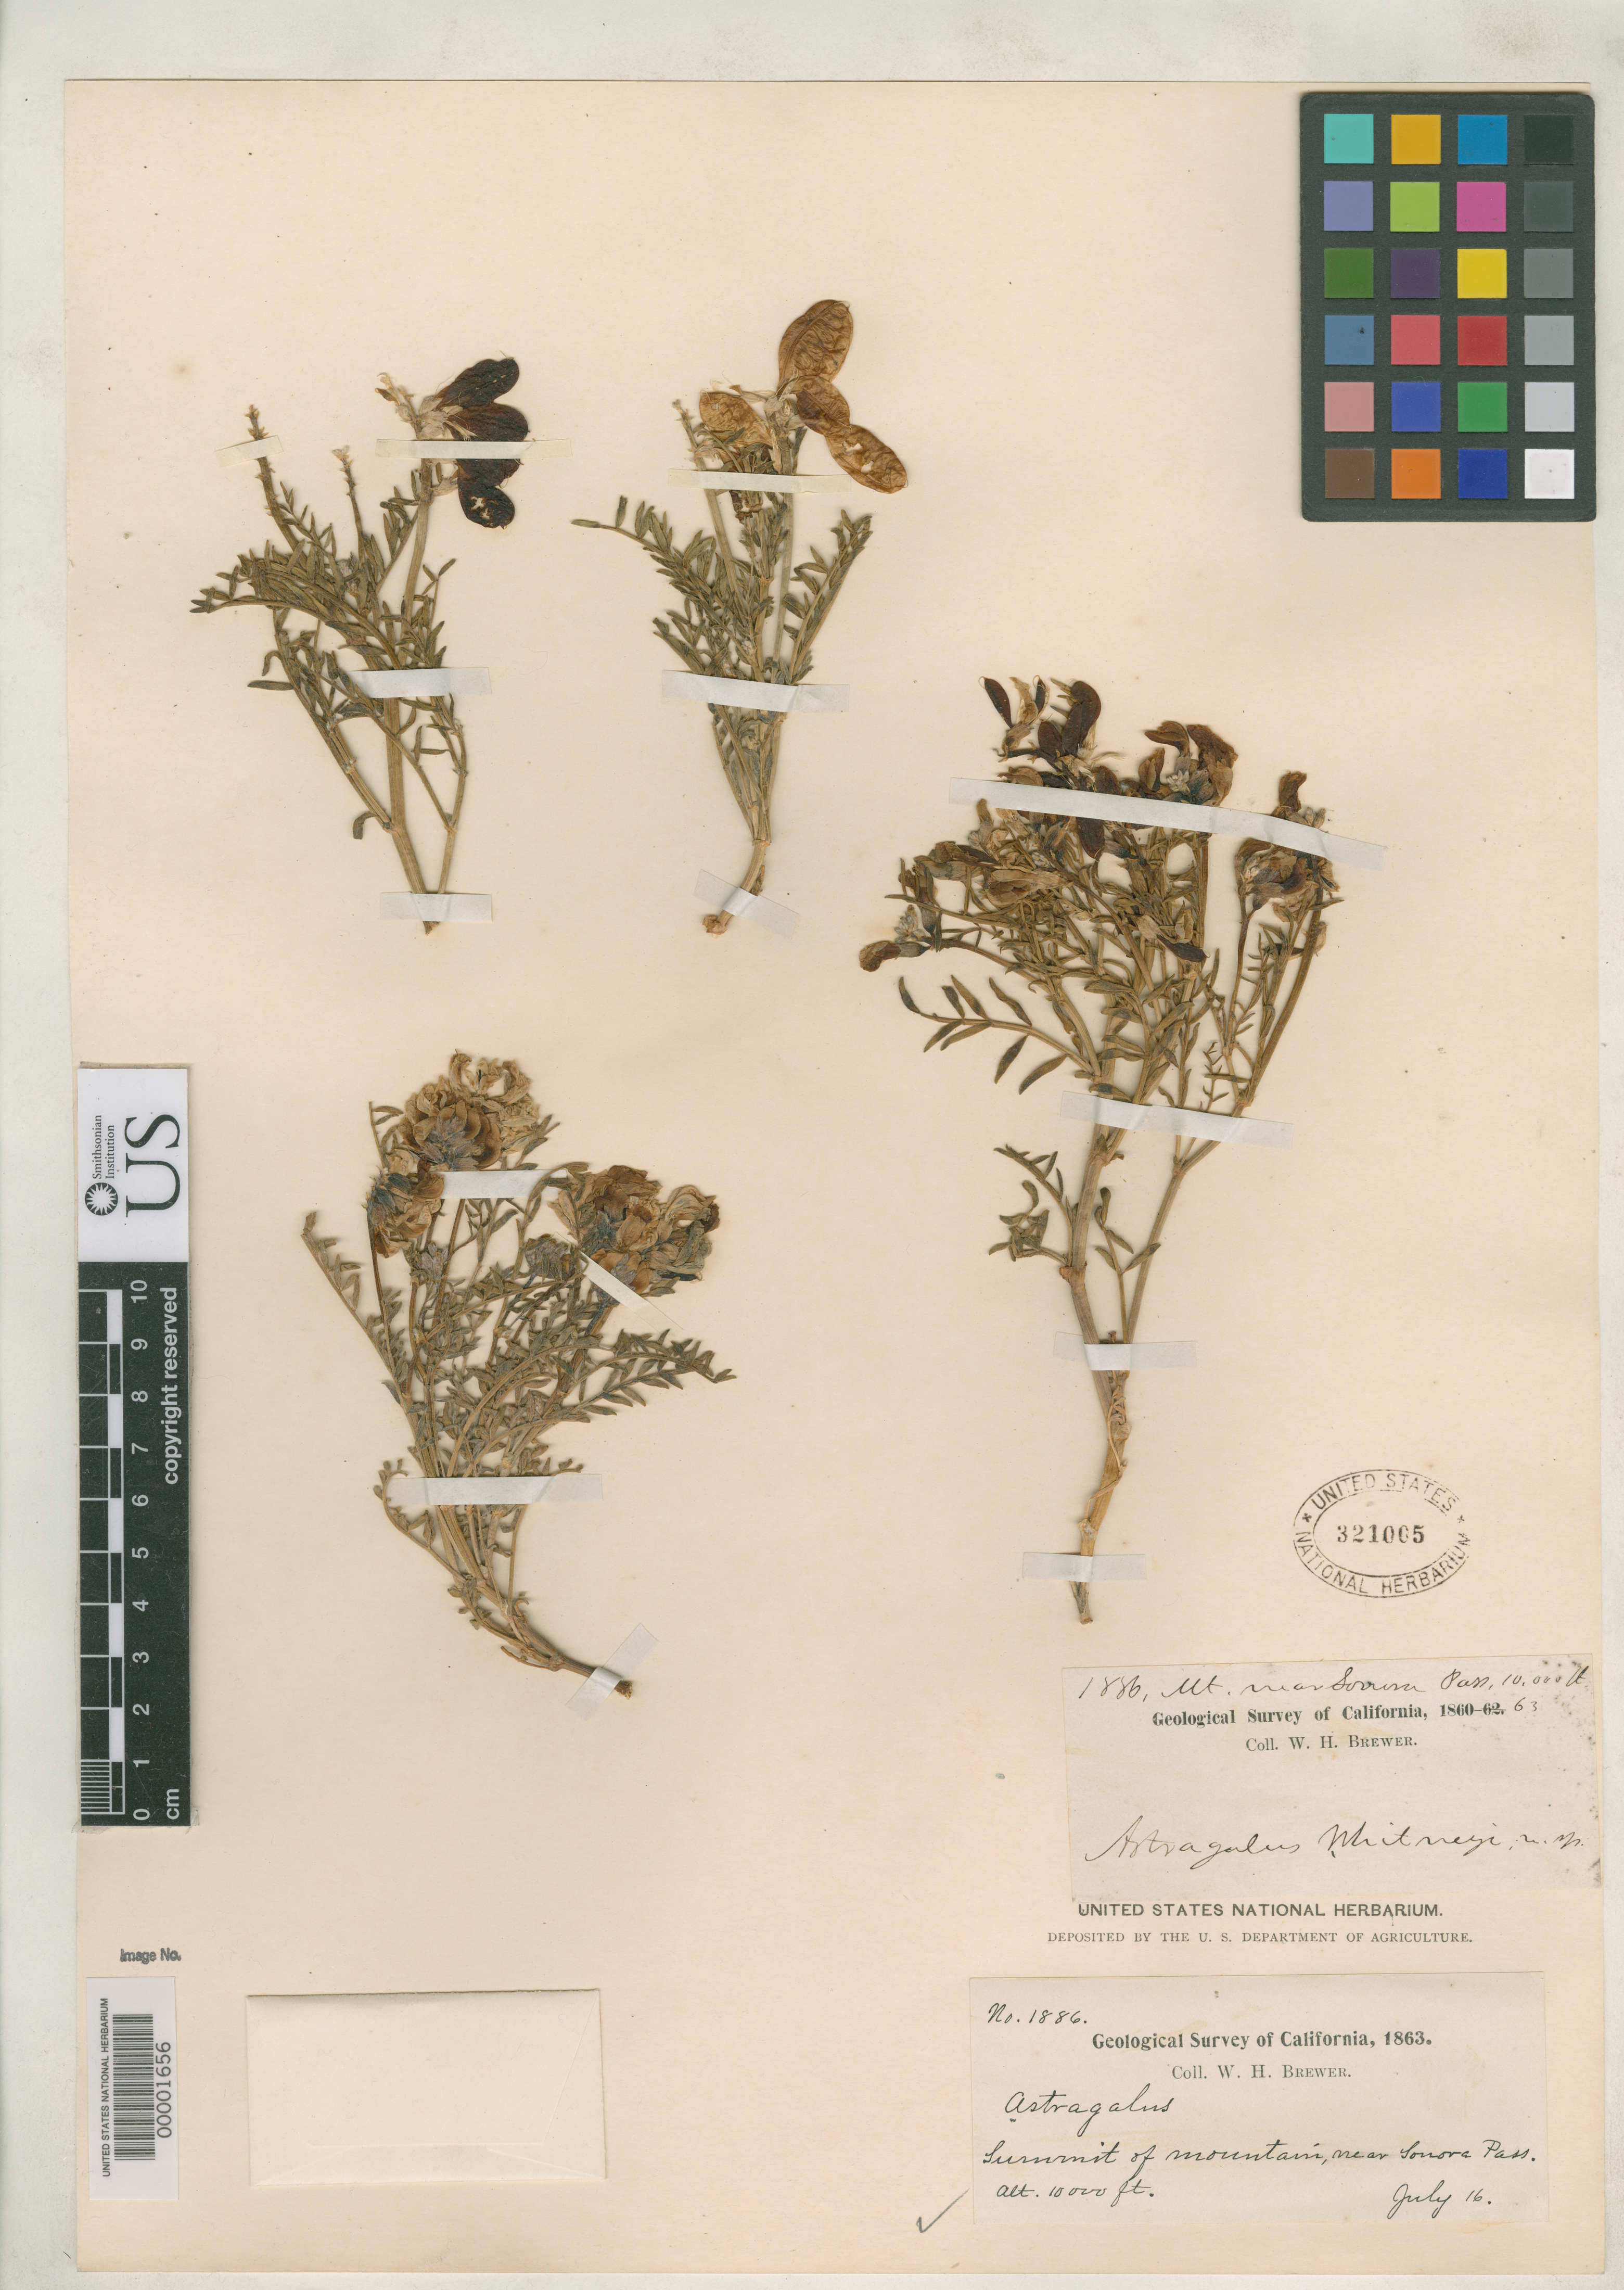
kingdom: Plantae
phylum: Tracheophyta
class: Magnoliopsida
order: Fabales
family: Fabaceae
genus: Astragalus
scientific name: Astragalus whitneyi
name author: A. Gray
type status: Isotype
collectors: W. H. Brewer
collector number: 1886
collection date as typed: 16 Jul 1863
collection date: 1863-07-16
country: United States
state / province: California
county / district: Mono/Tuolumne/Alpine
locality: Sierra Nevada Mountains, Sonora Pass.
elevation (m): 3048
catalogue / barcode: US 321005